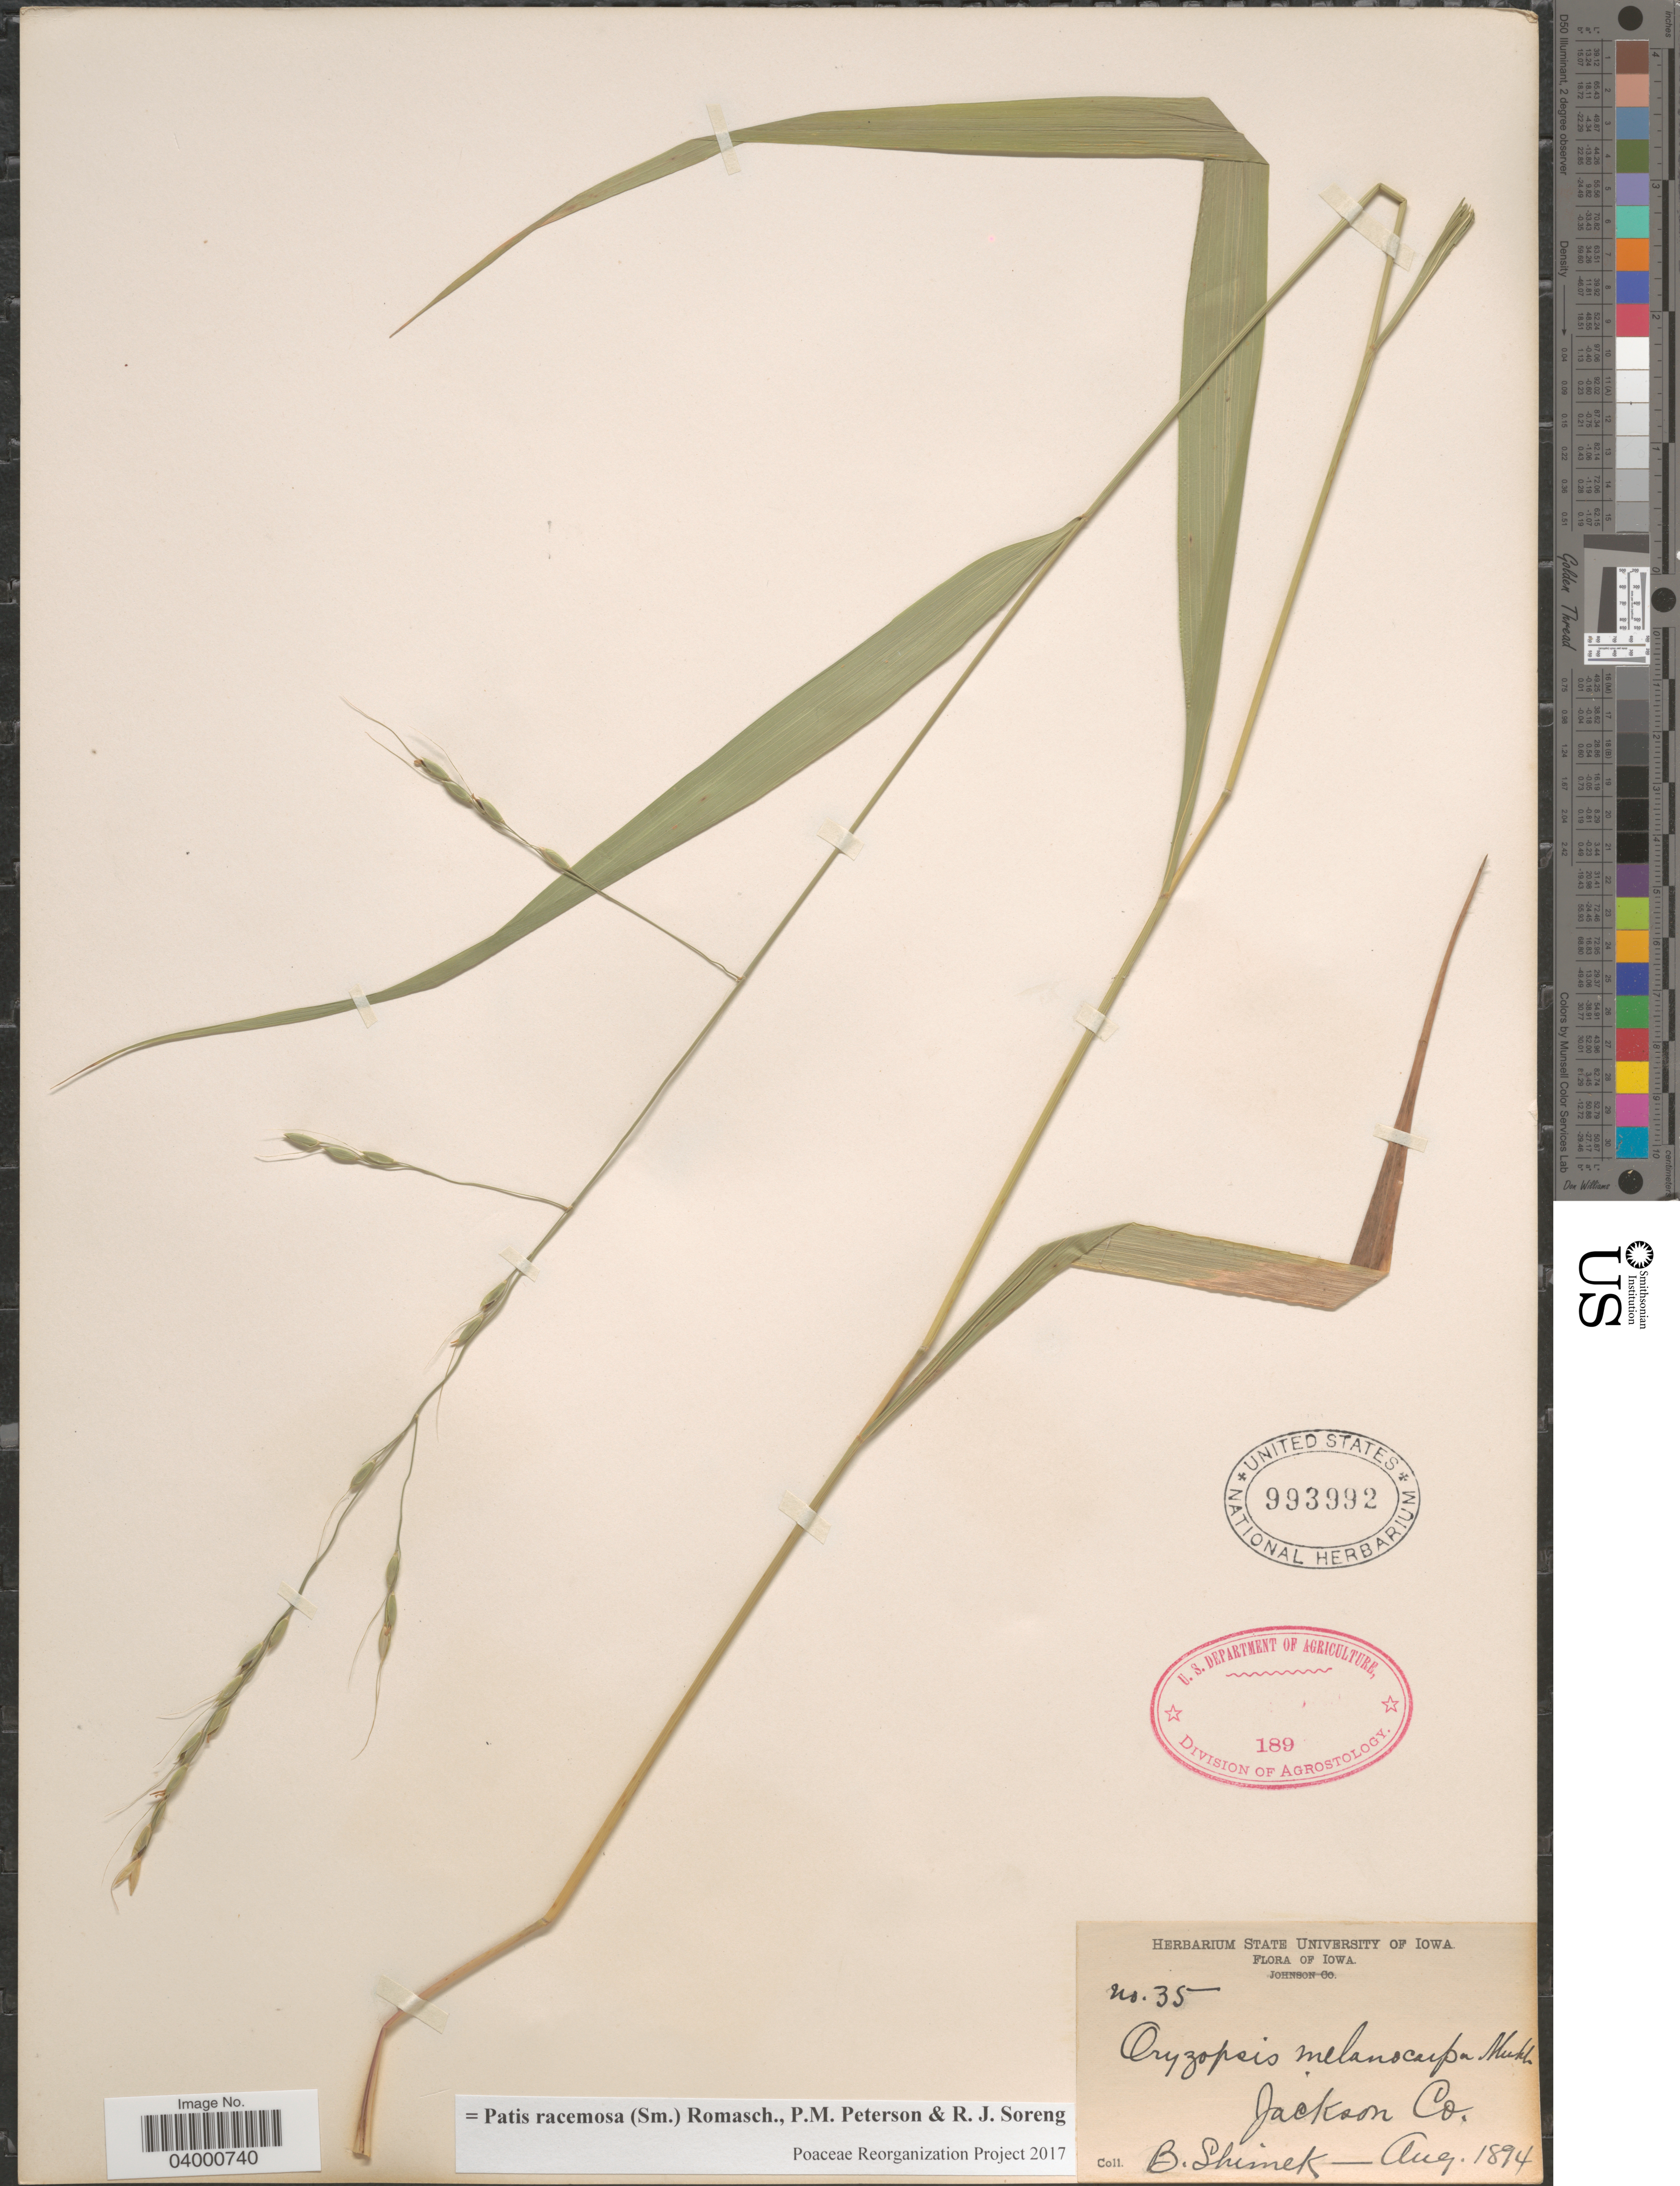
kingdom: Plantae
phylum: Tracheophyta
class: Liliopsida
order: Poales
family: Poaceae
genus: Patis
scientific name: Patis racemosa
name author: (Sm.) Romasch. et al.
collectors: B. Shimek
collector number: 35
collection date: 1894-08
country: United States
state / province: Iowa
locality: Jackson Co.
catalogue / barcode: US 993992